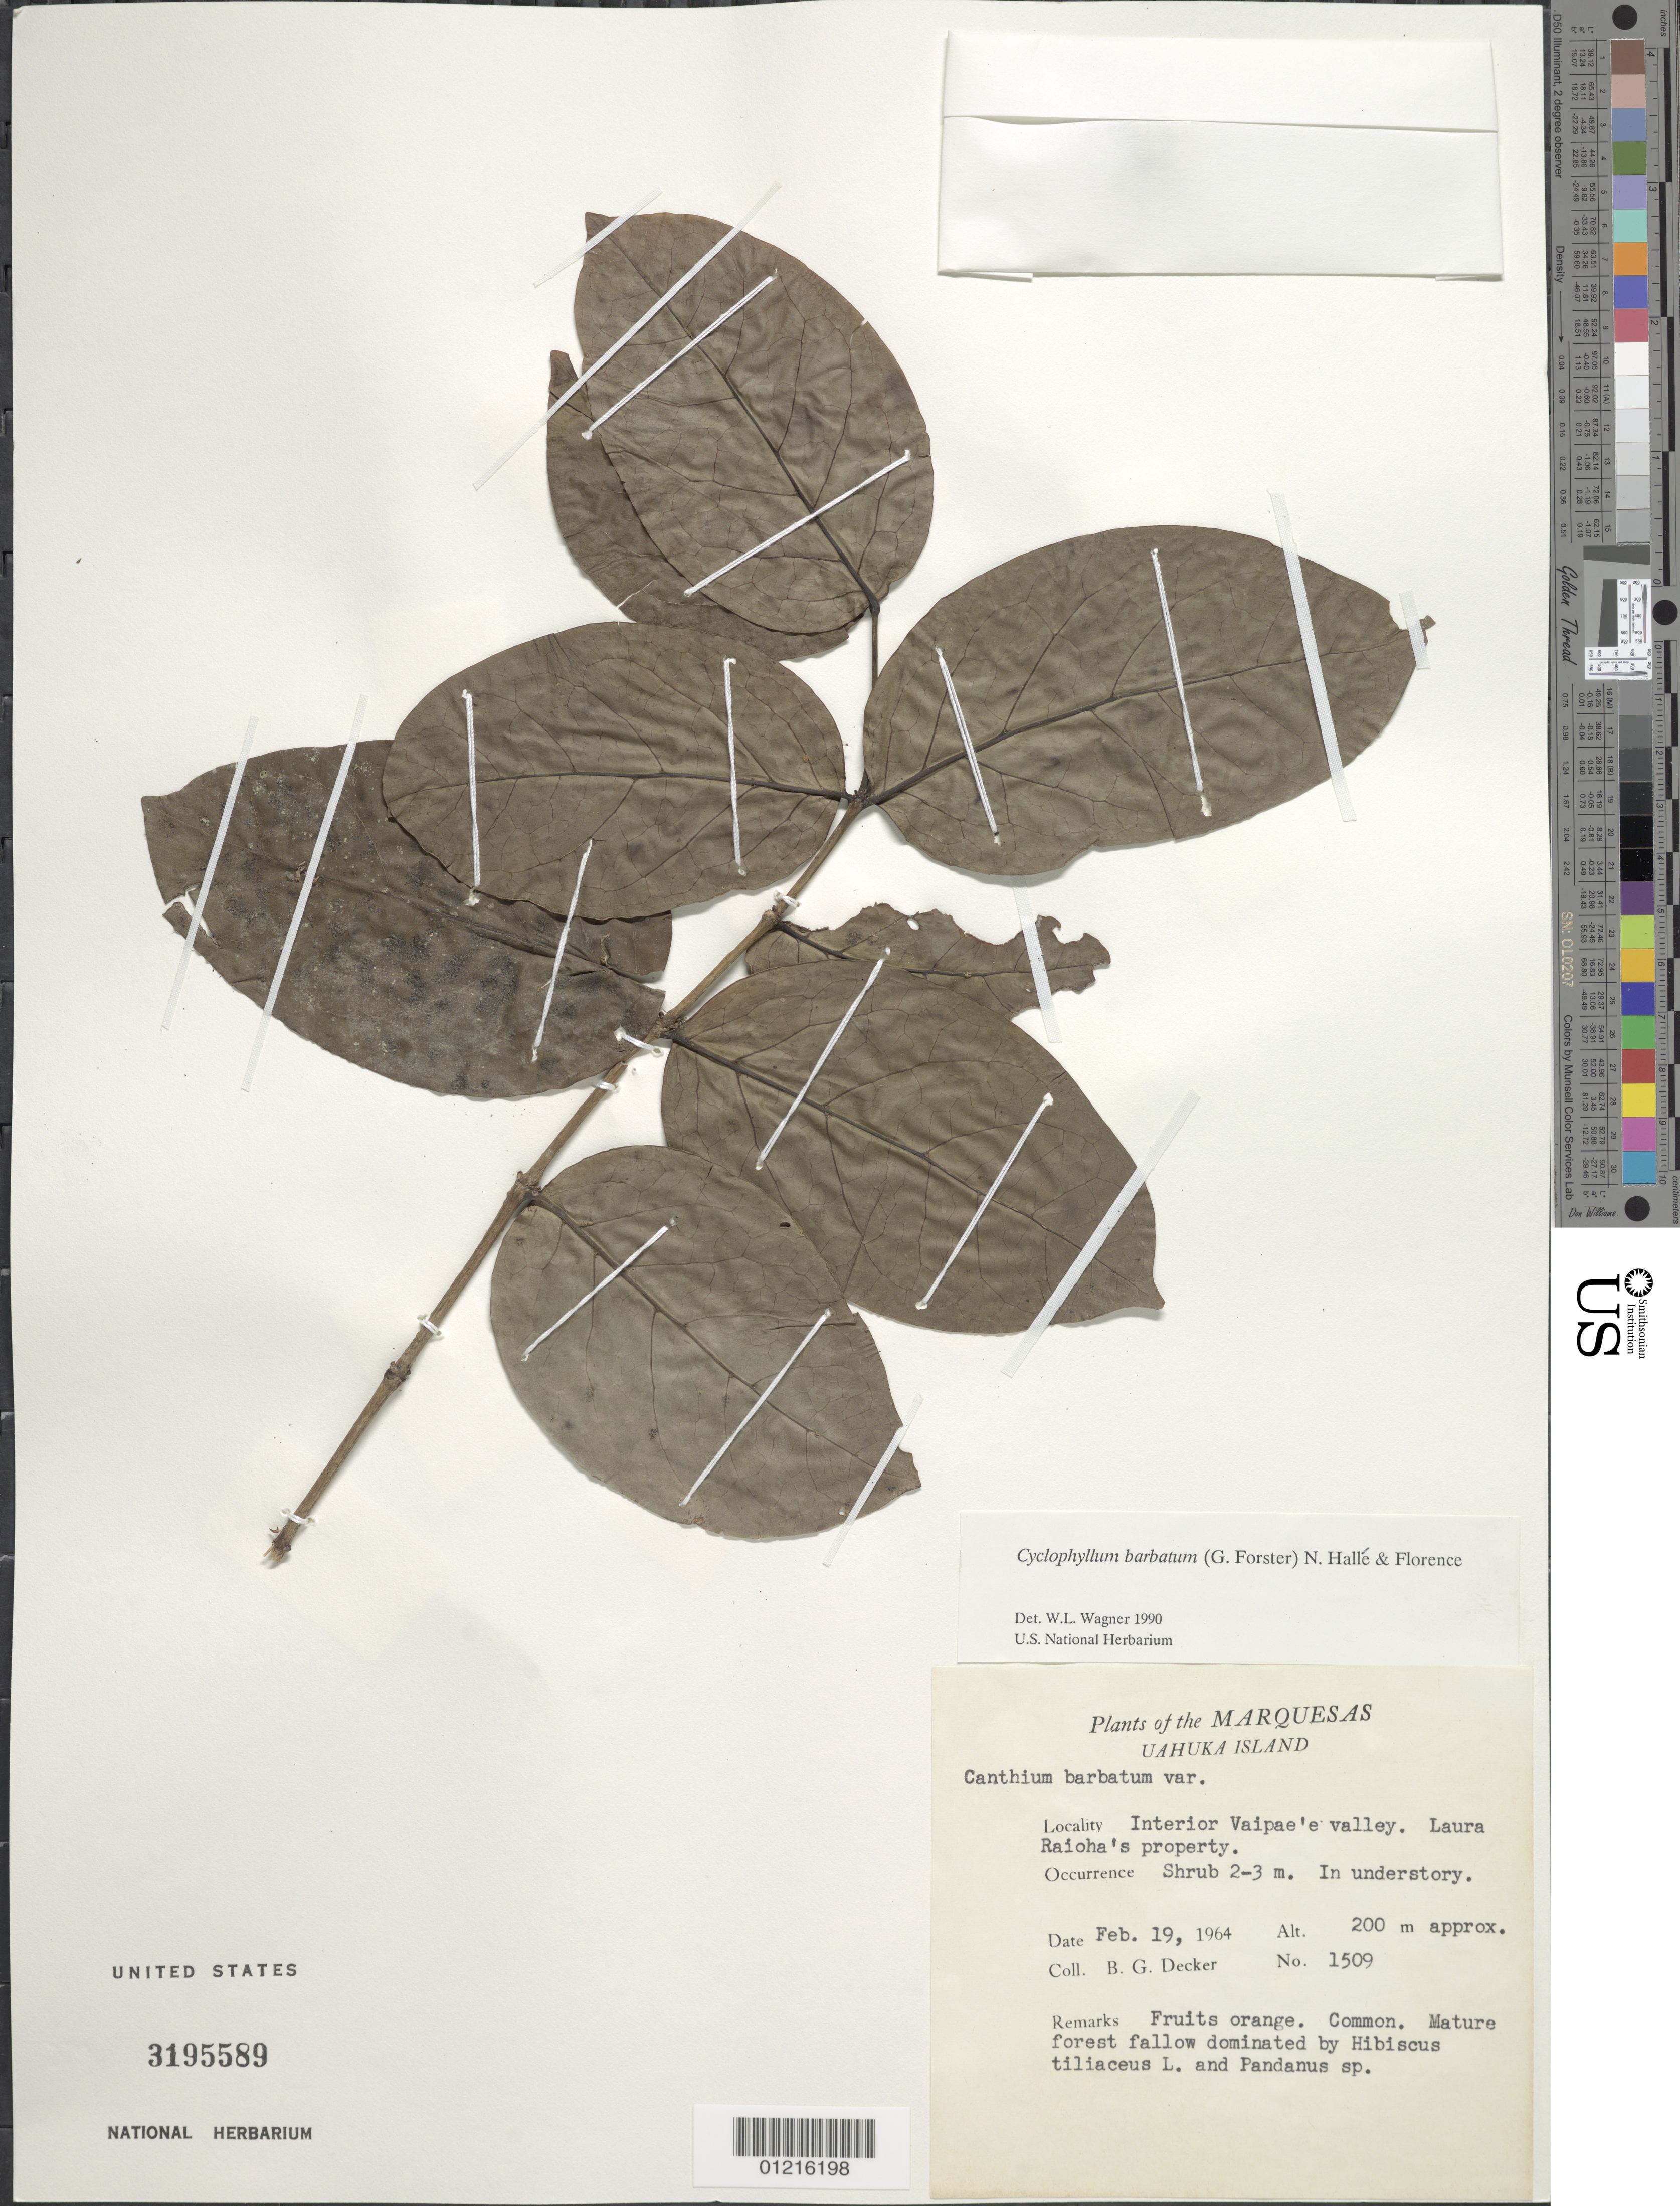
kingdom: Plantae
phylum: Tracheophyta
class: Magnoliopsida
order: Gentianales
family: Rubiaceae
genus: Cyclophyllum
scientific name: Cyclophyllum barbatum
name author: (G. Forst.) N. Hallé & J. Florence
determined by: Wagner, W. L., (BOT), Smithsonian Institution - National Museum of Natural History (UNITED STATES)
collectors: B. G. Decker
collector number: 1509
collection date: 1964-02-19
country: French Polynesia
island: Ua Huka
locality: interior Vaipae'e Valley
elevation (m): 200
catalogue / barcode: US 3195589